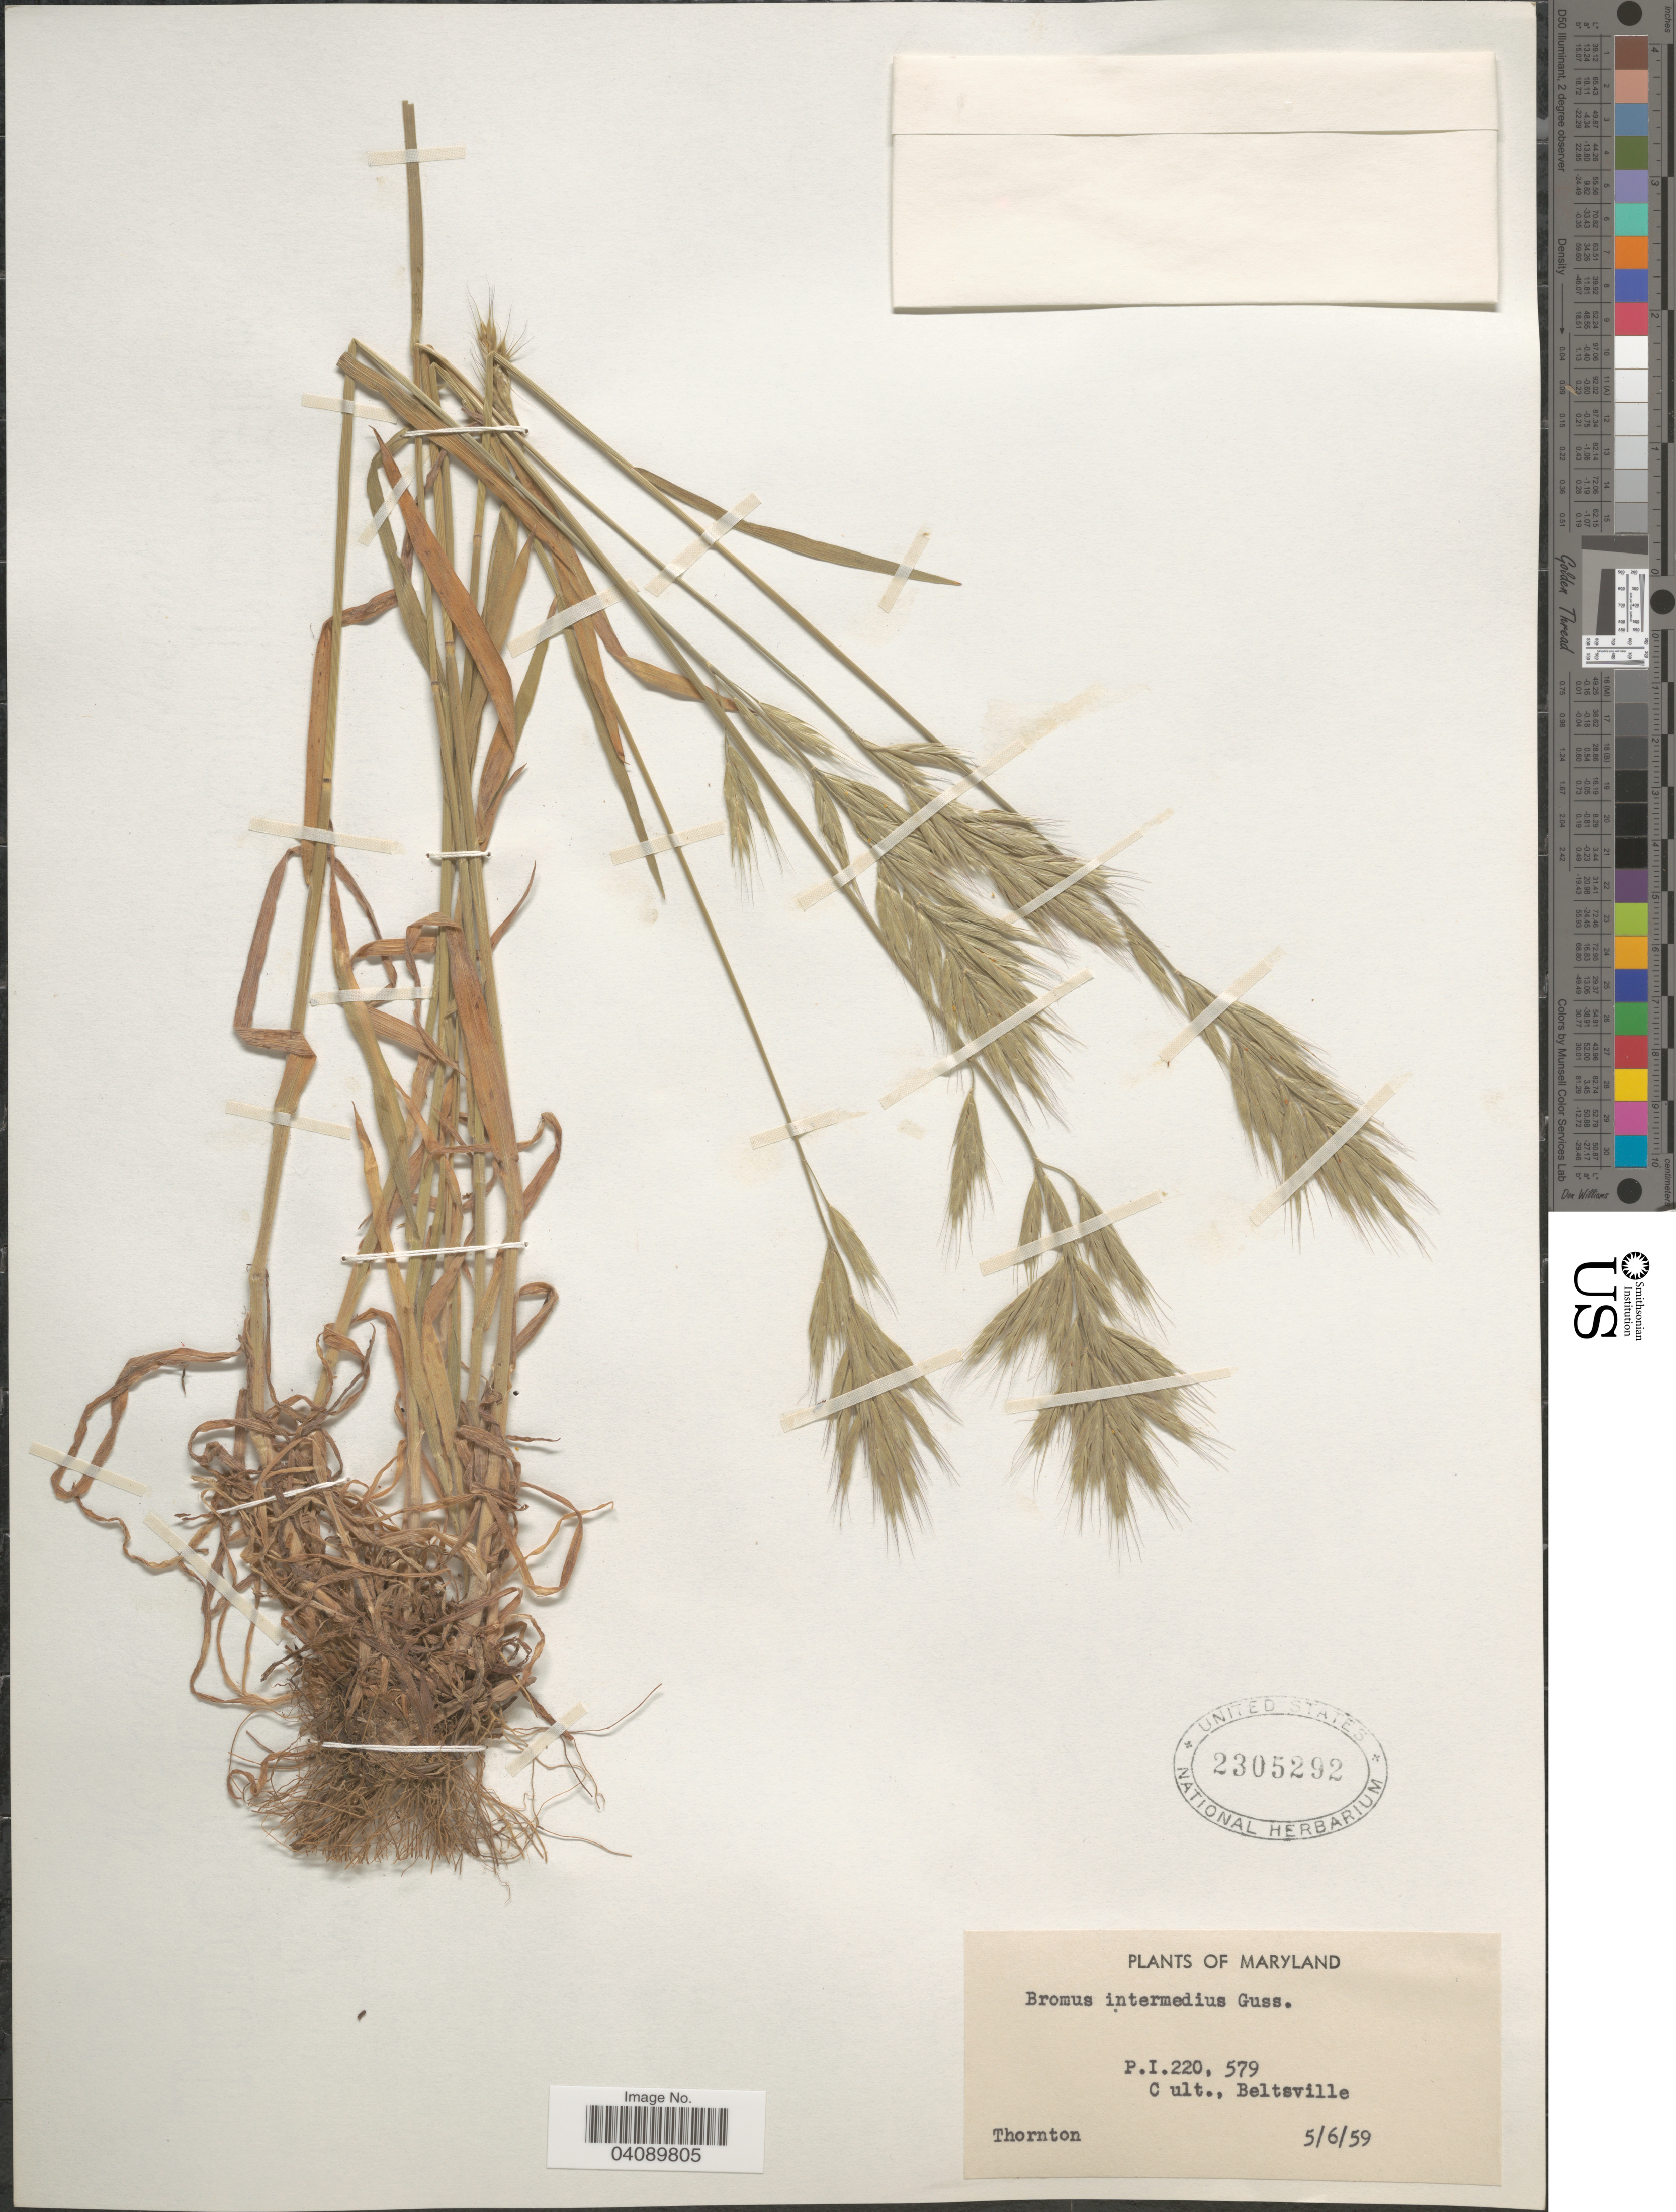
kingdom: Plantae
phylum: Tracheophyta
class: Liliopsida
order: Poales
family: Poaceae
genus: Bromus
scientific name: Bromus intermedius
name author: Gussone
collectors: Thornton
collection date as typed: Transcribed d/m/y: 6/5/59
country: United States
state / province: Maryland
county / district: Prince George's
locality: Beltsville.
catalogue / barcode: US 2305292